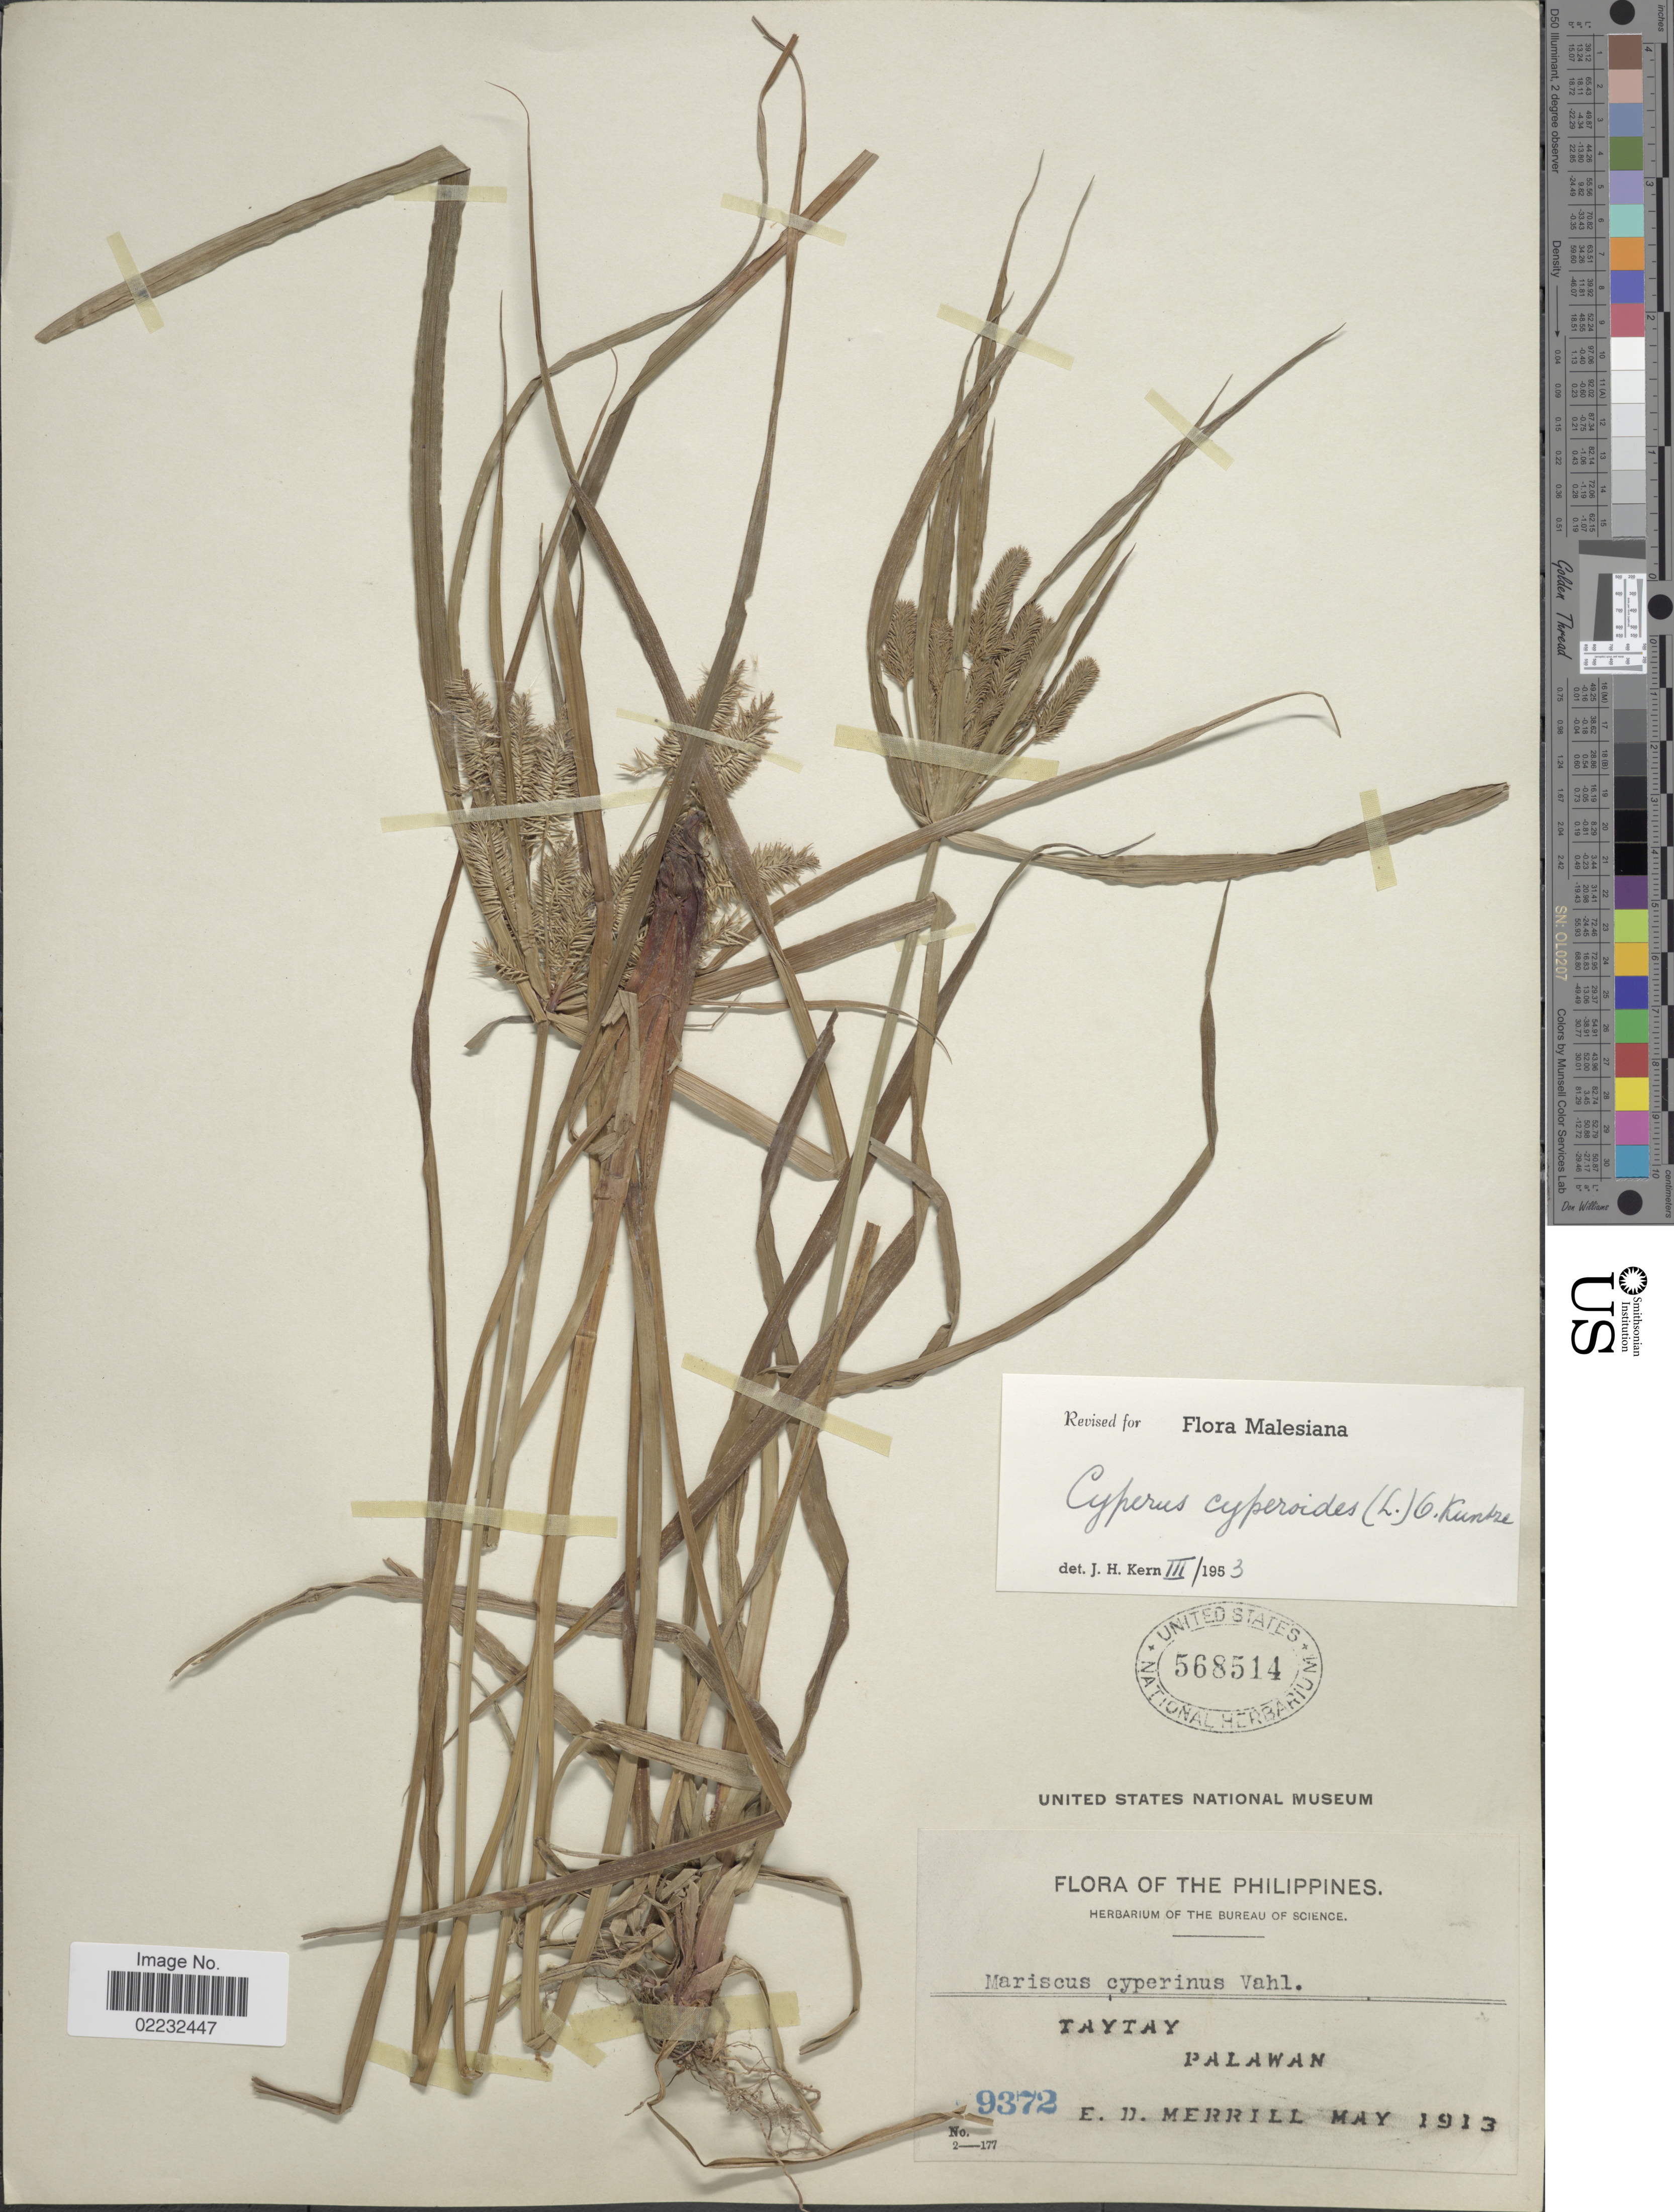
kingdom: Plantae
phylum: Tracheophyta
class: Liliopsida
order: Poales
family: Cyperaceae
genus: Cyperus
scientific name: Cyperus cyperoides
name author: (L.) Kuntze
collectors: E. D. Merrill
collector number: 9372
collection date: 1913-05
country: Philippines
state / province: Mimaropa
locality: Taytay, Palawan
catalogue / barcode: US 568514